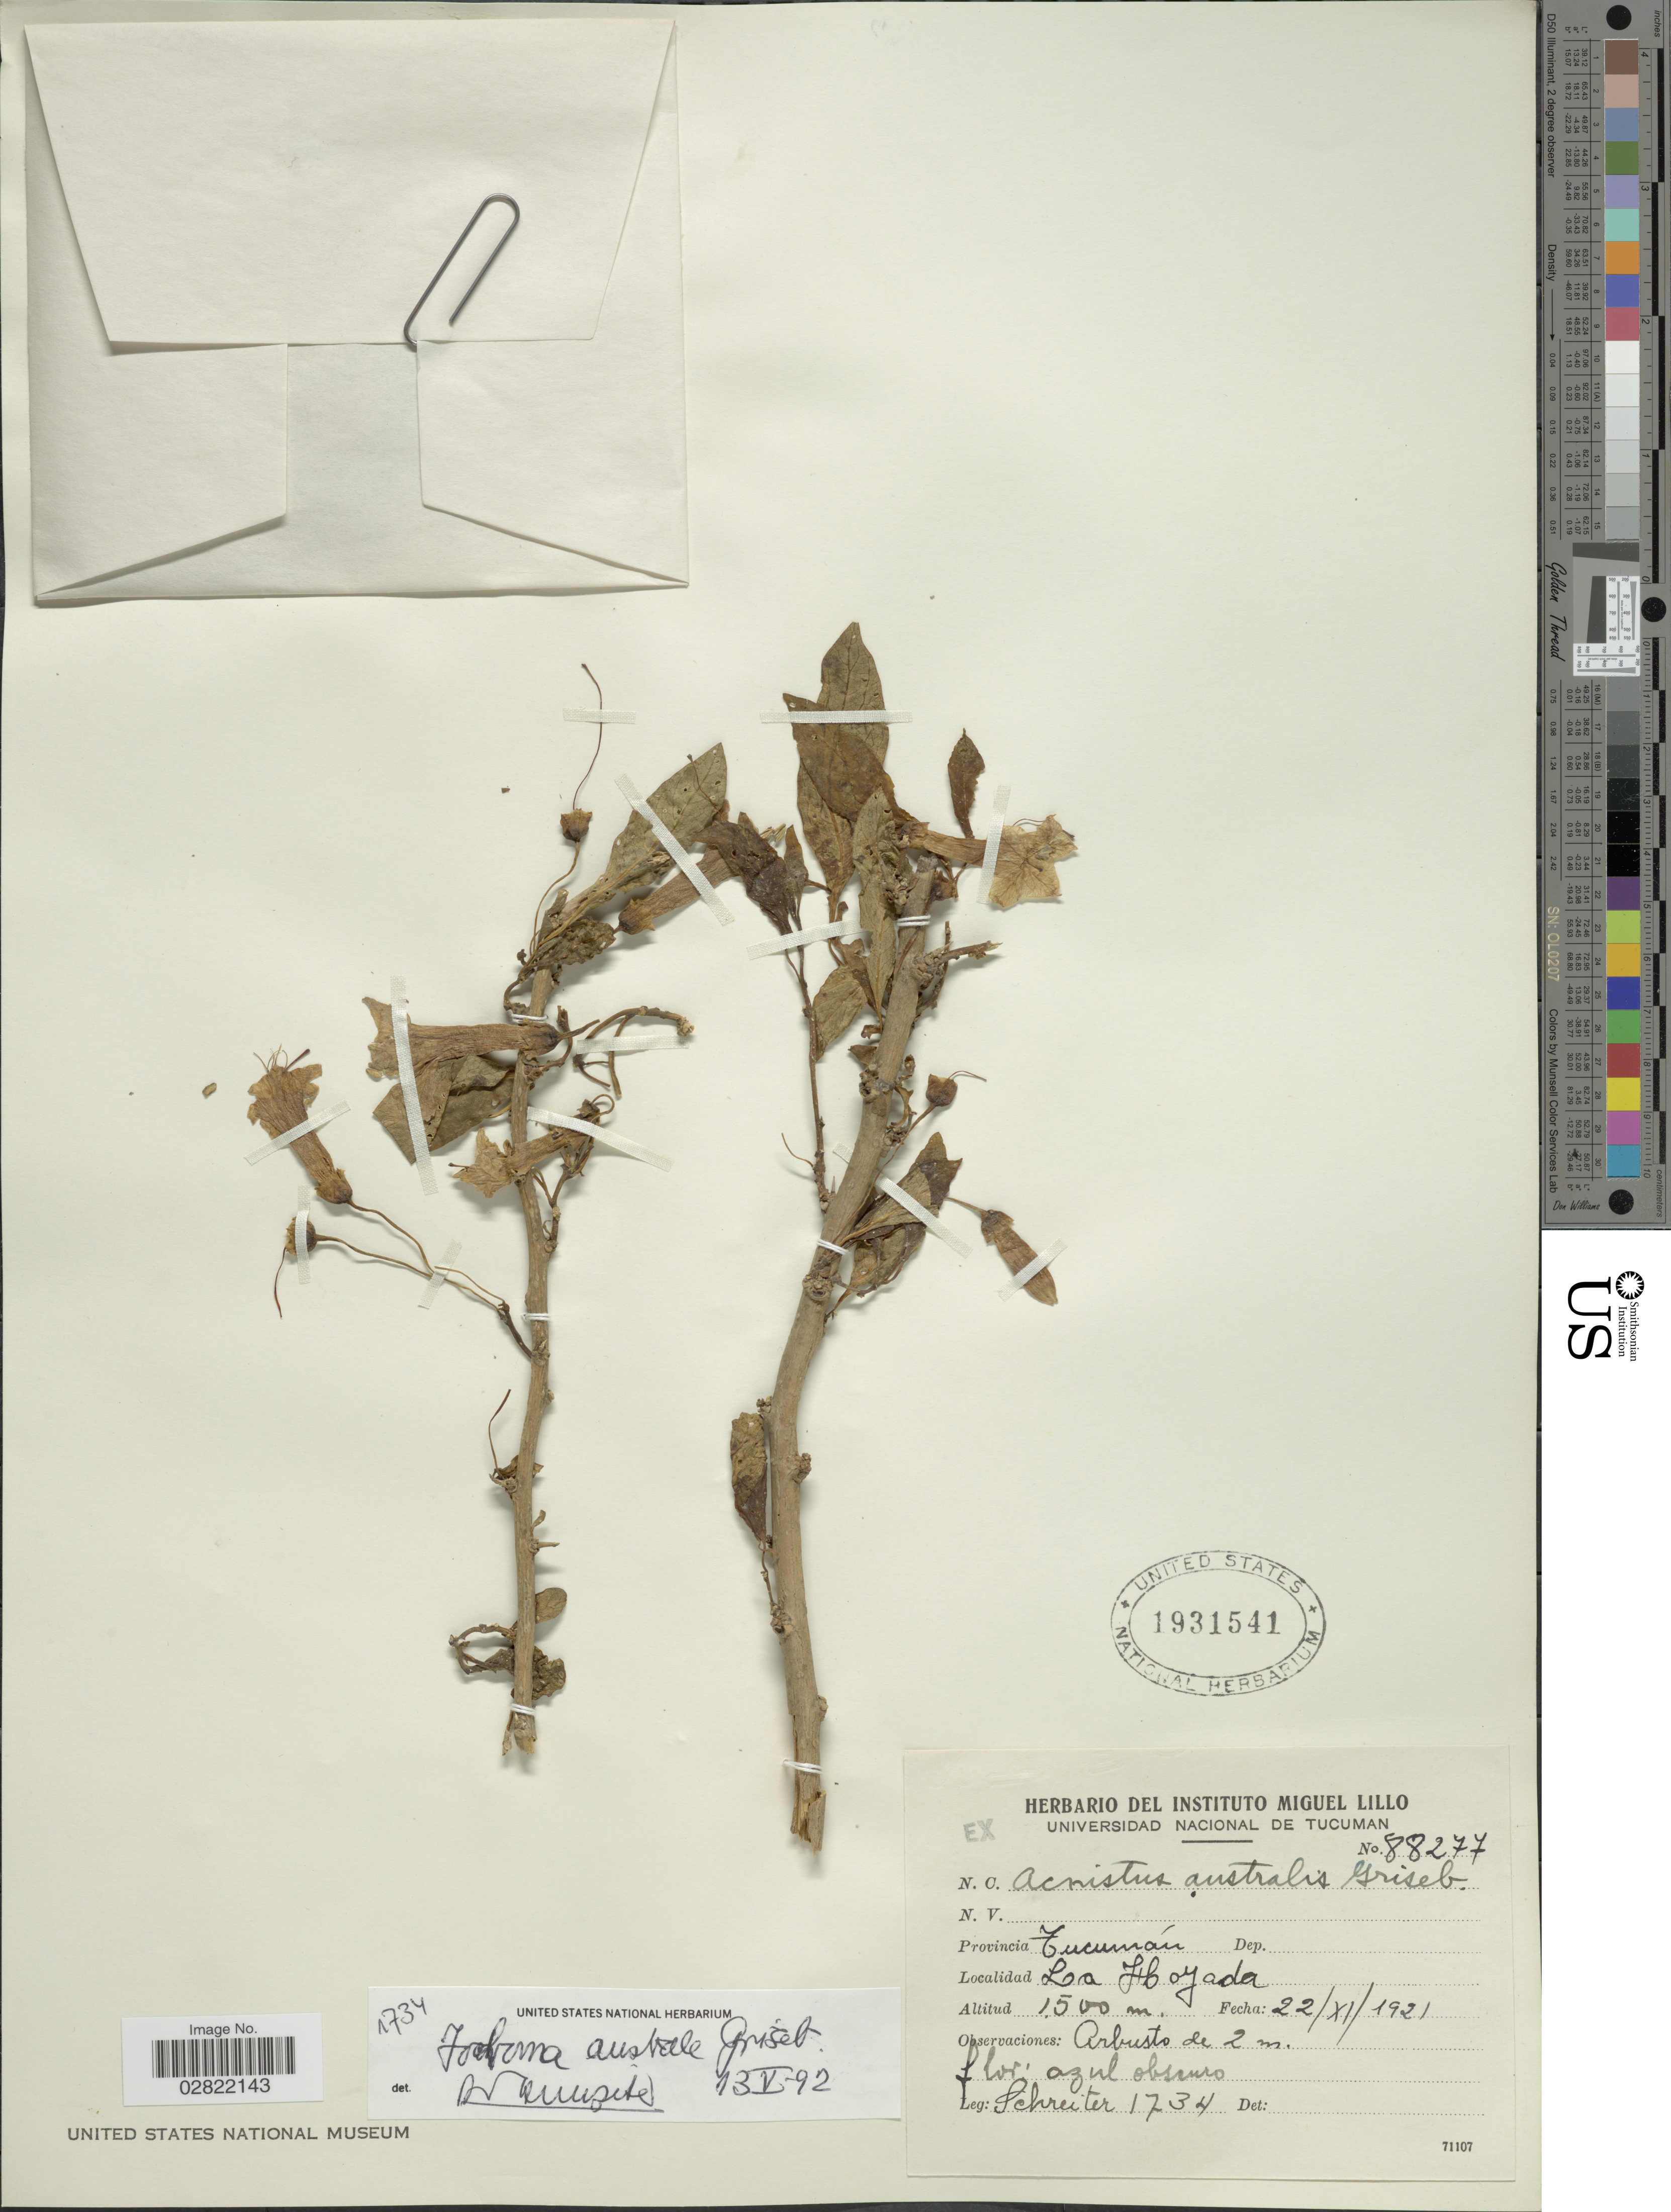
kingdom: Plantae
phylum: Tracheophyta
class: Magnoliopsida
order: Solanales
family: Solanaceae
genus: Iochroma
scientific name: Iochroma australe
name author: Griseb.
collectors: -. Schreiter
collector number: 1734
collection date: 1921-11-22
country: Argentina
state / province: Tucuman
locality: Provincia Tucumán, La Hoyada.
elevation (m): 1500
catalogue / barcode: US 1931541